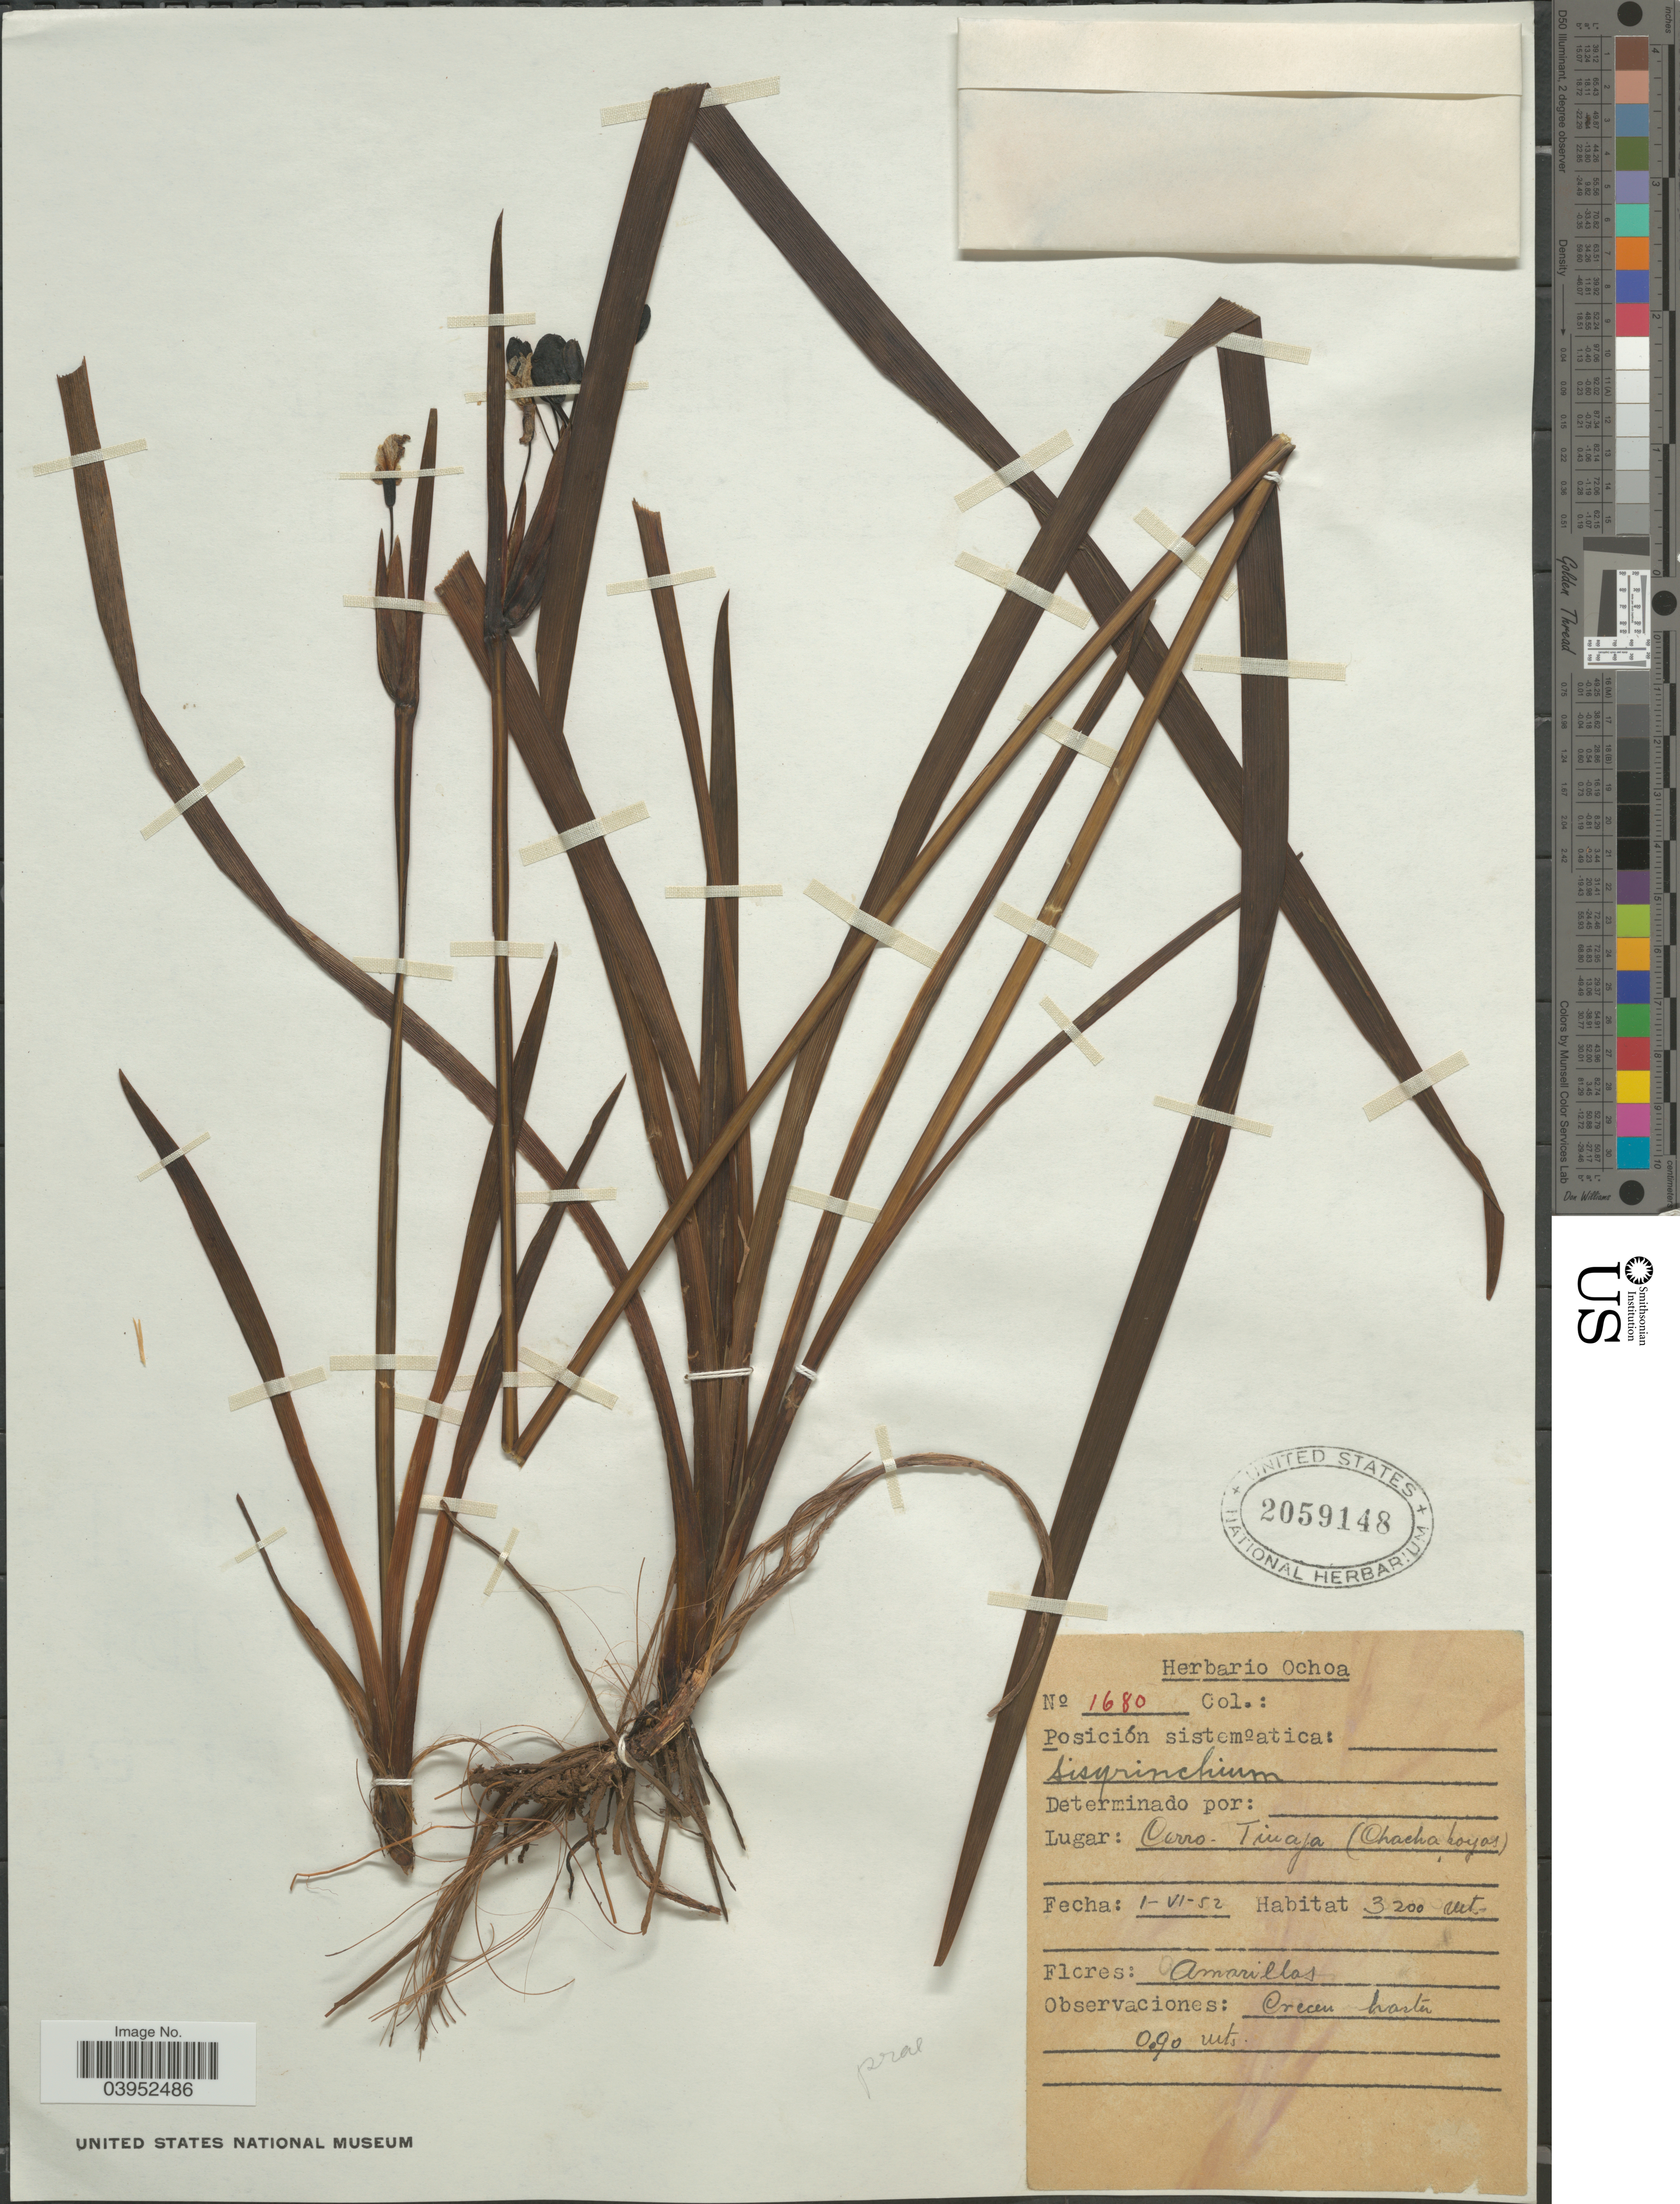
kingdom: Plantae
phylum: Tracheophyta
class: Liliopsida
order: Asparagales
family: Iridaceae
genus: Sisyrinchium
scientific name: Sisyrinchium praealtum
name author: Kraenzl.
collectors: ex herb. Ochoa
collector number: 1680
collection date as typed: Transcribed d/m/y: 1/6/52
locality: Cerro- Tinaja [interpreted] (Chacha loyos [interpreted]).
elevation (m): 3200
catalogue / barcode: US 2059148